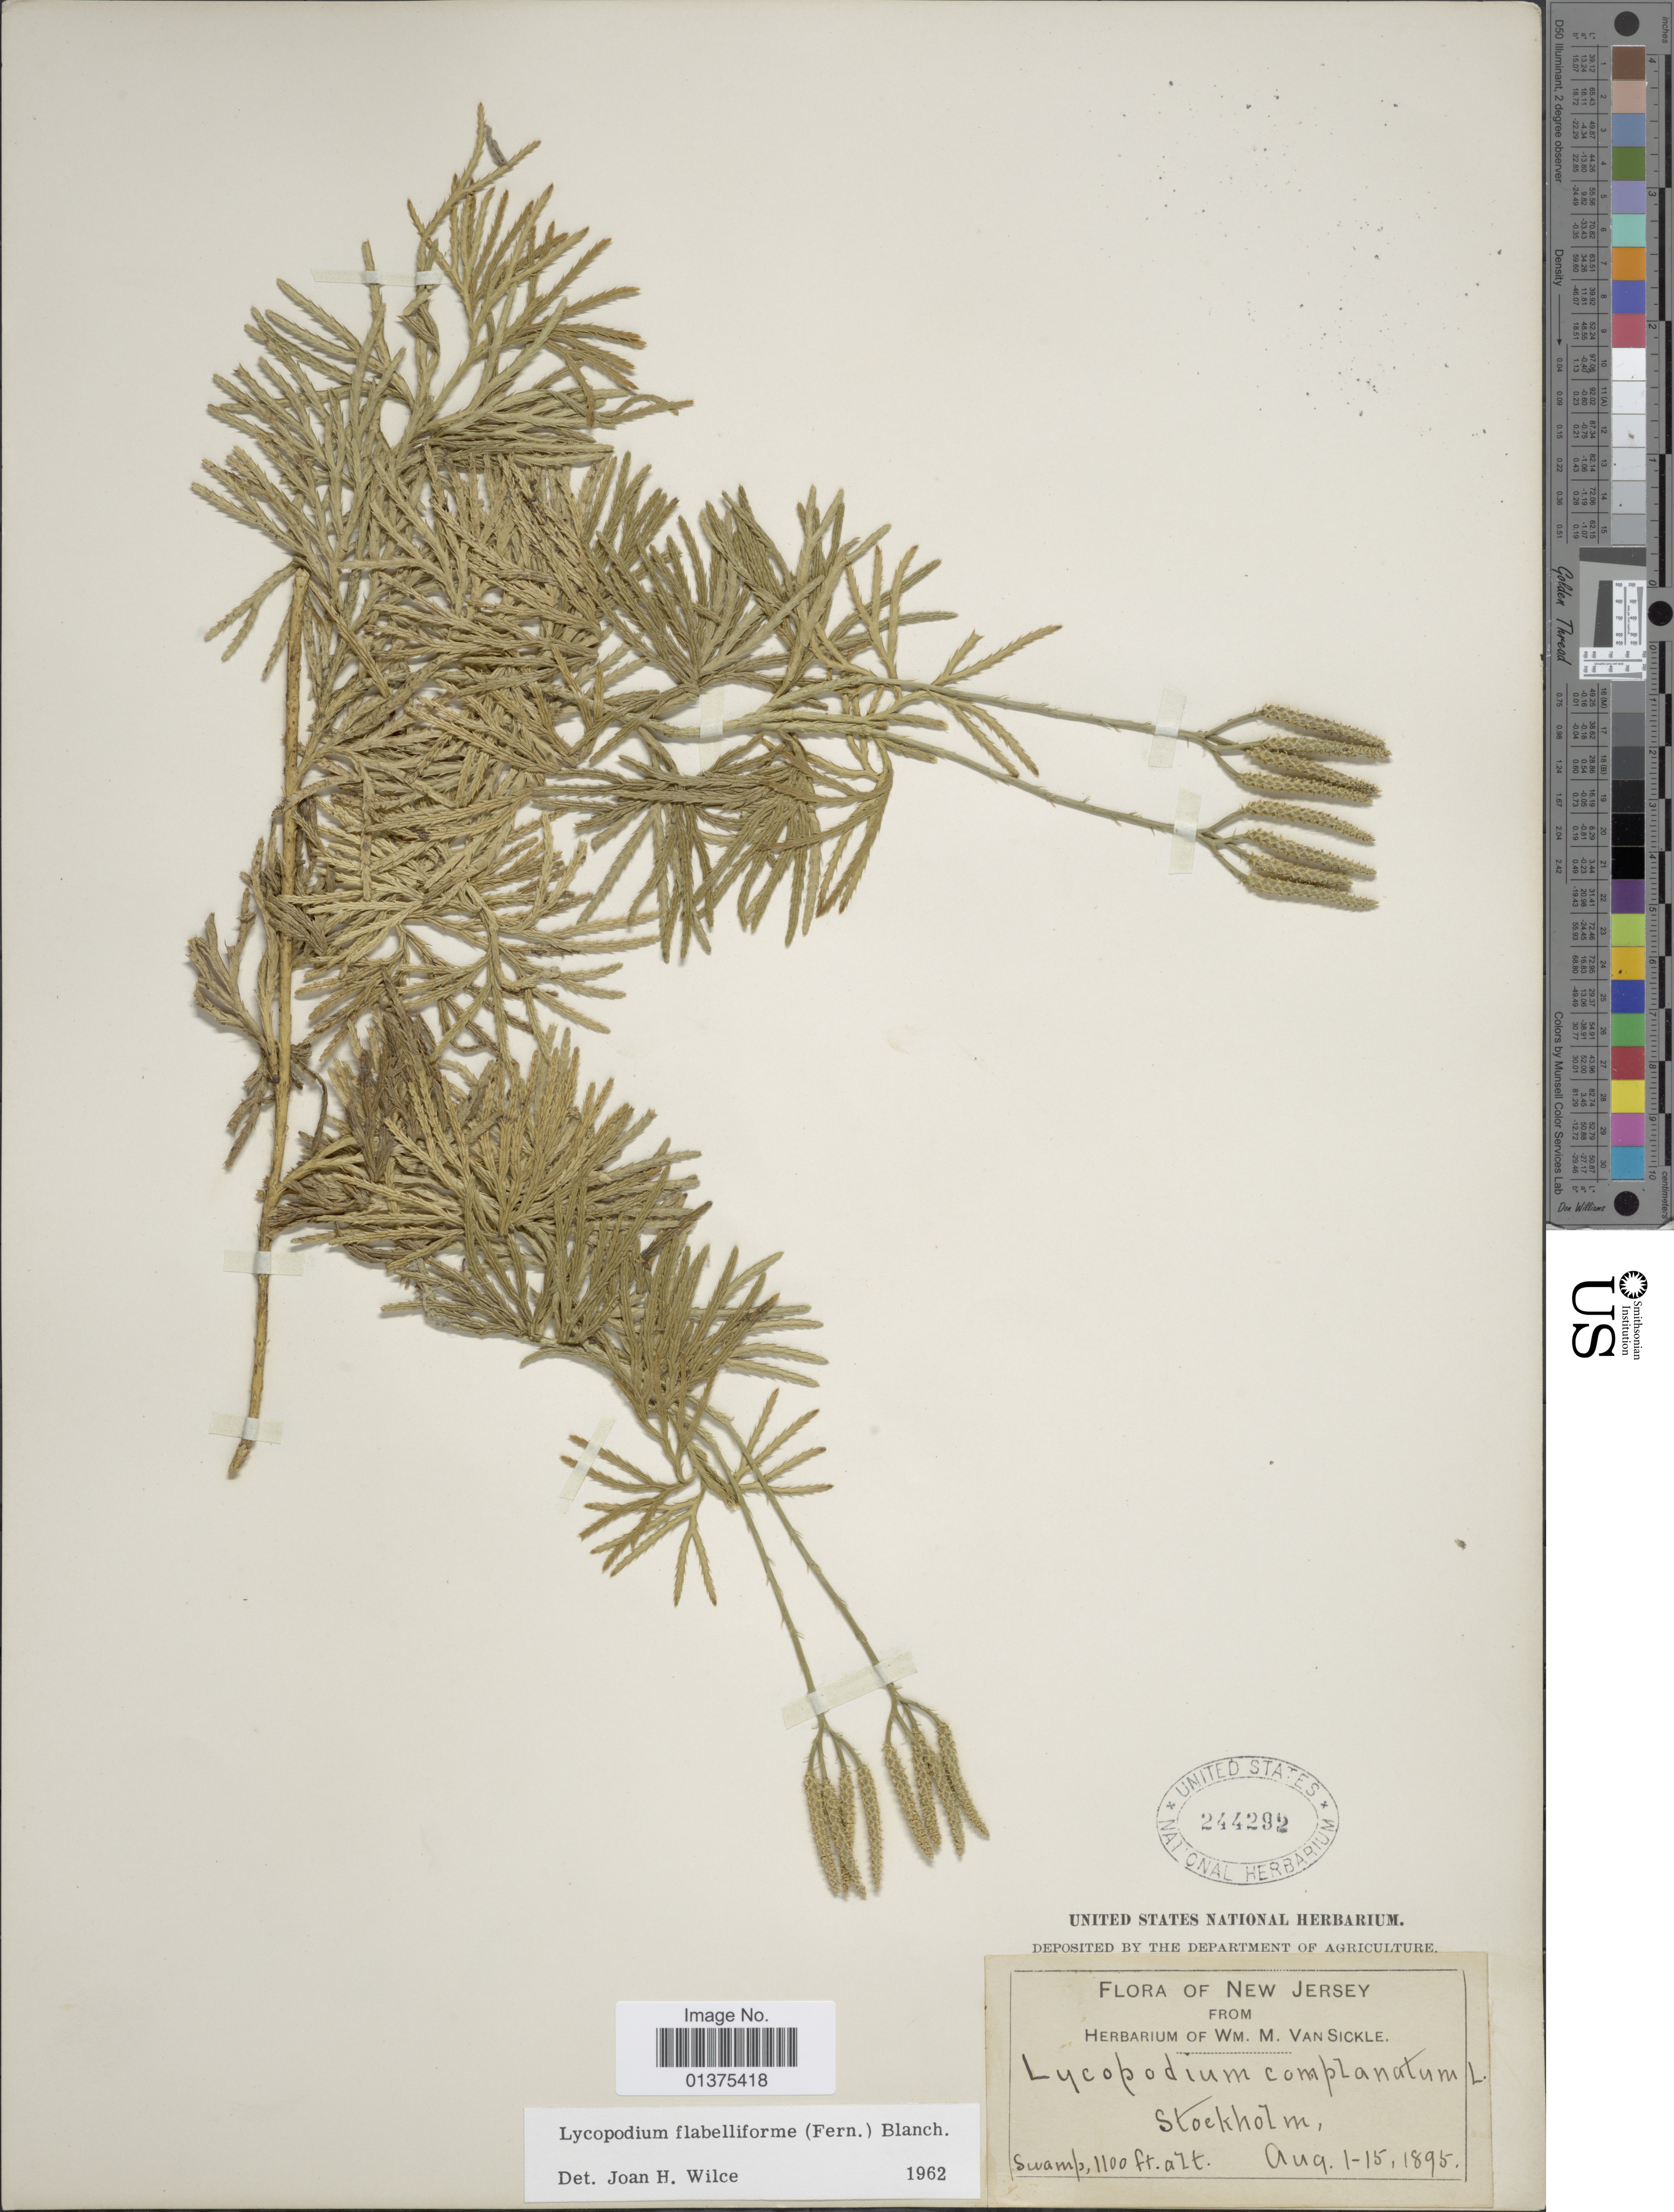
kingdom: Plantae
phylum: Tracheophyta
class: Lycopodiopsida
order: Lycopodiales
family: Lycopodiaceae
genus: Diphasiastrum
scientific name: Diphasiastrum digitatum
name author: (Dill. ex A. Braun) Holub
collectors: ex herb. Wm. M. Van Sickle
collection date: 1895-08-01/1895-08-15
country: United States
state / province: New Jersey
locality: Stockholm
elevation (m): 335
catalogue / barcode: US 244292